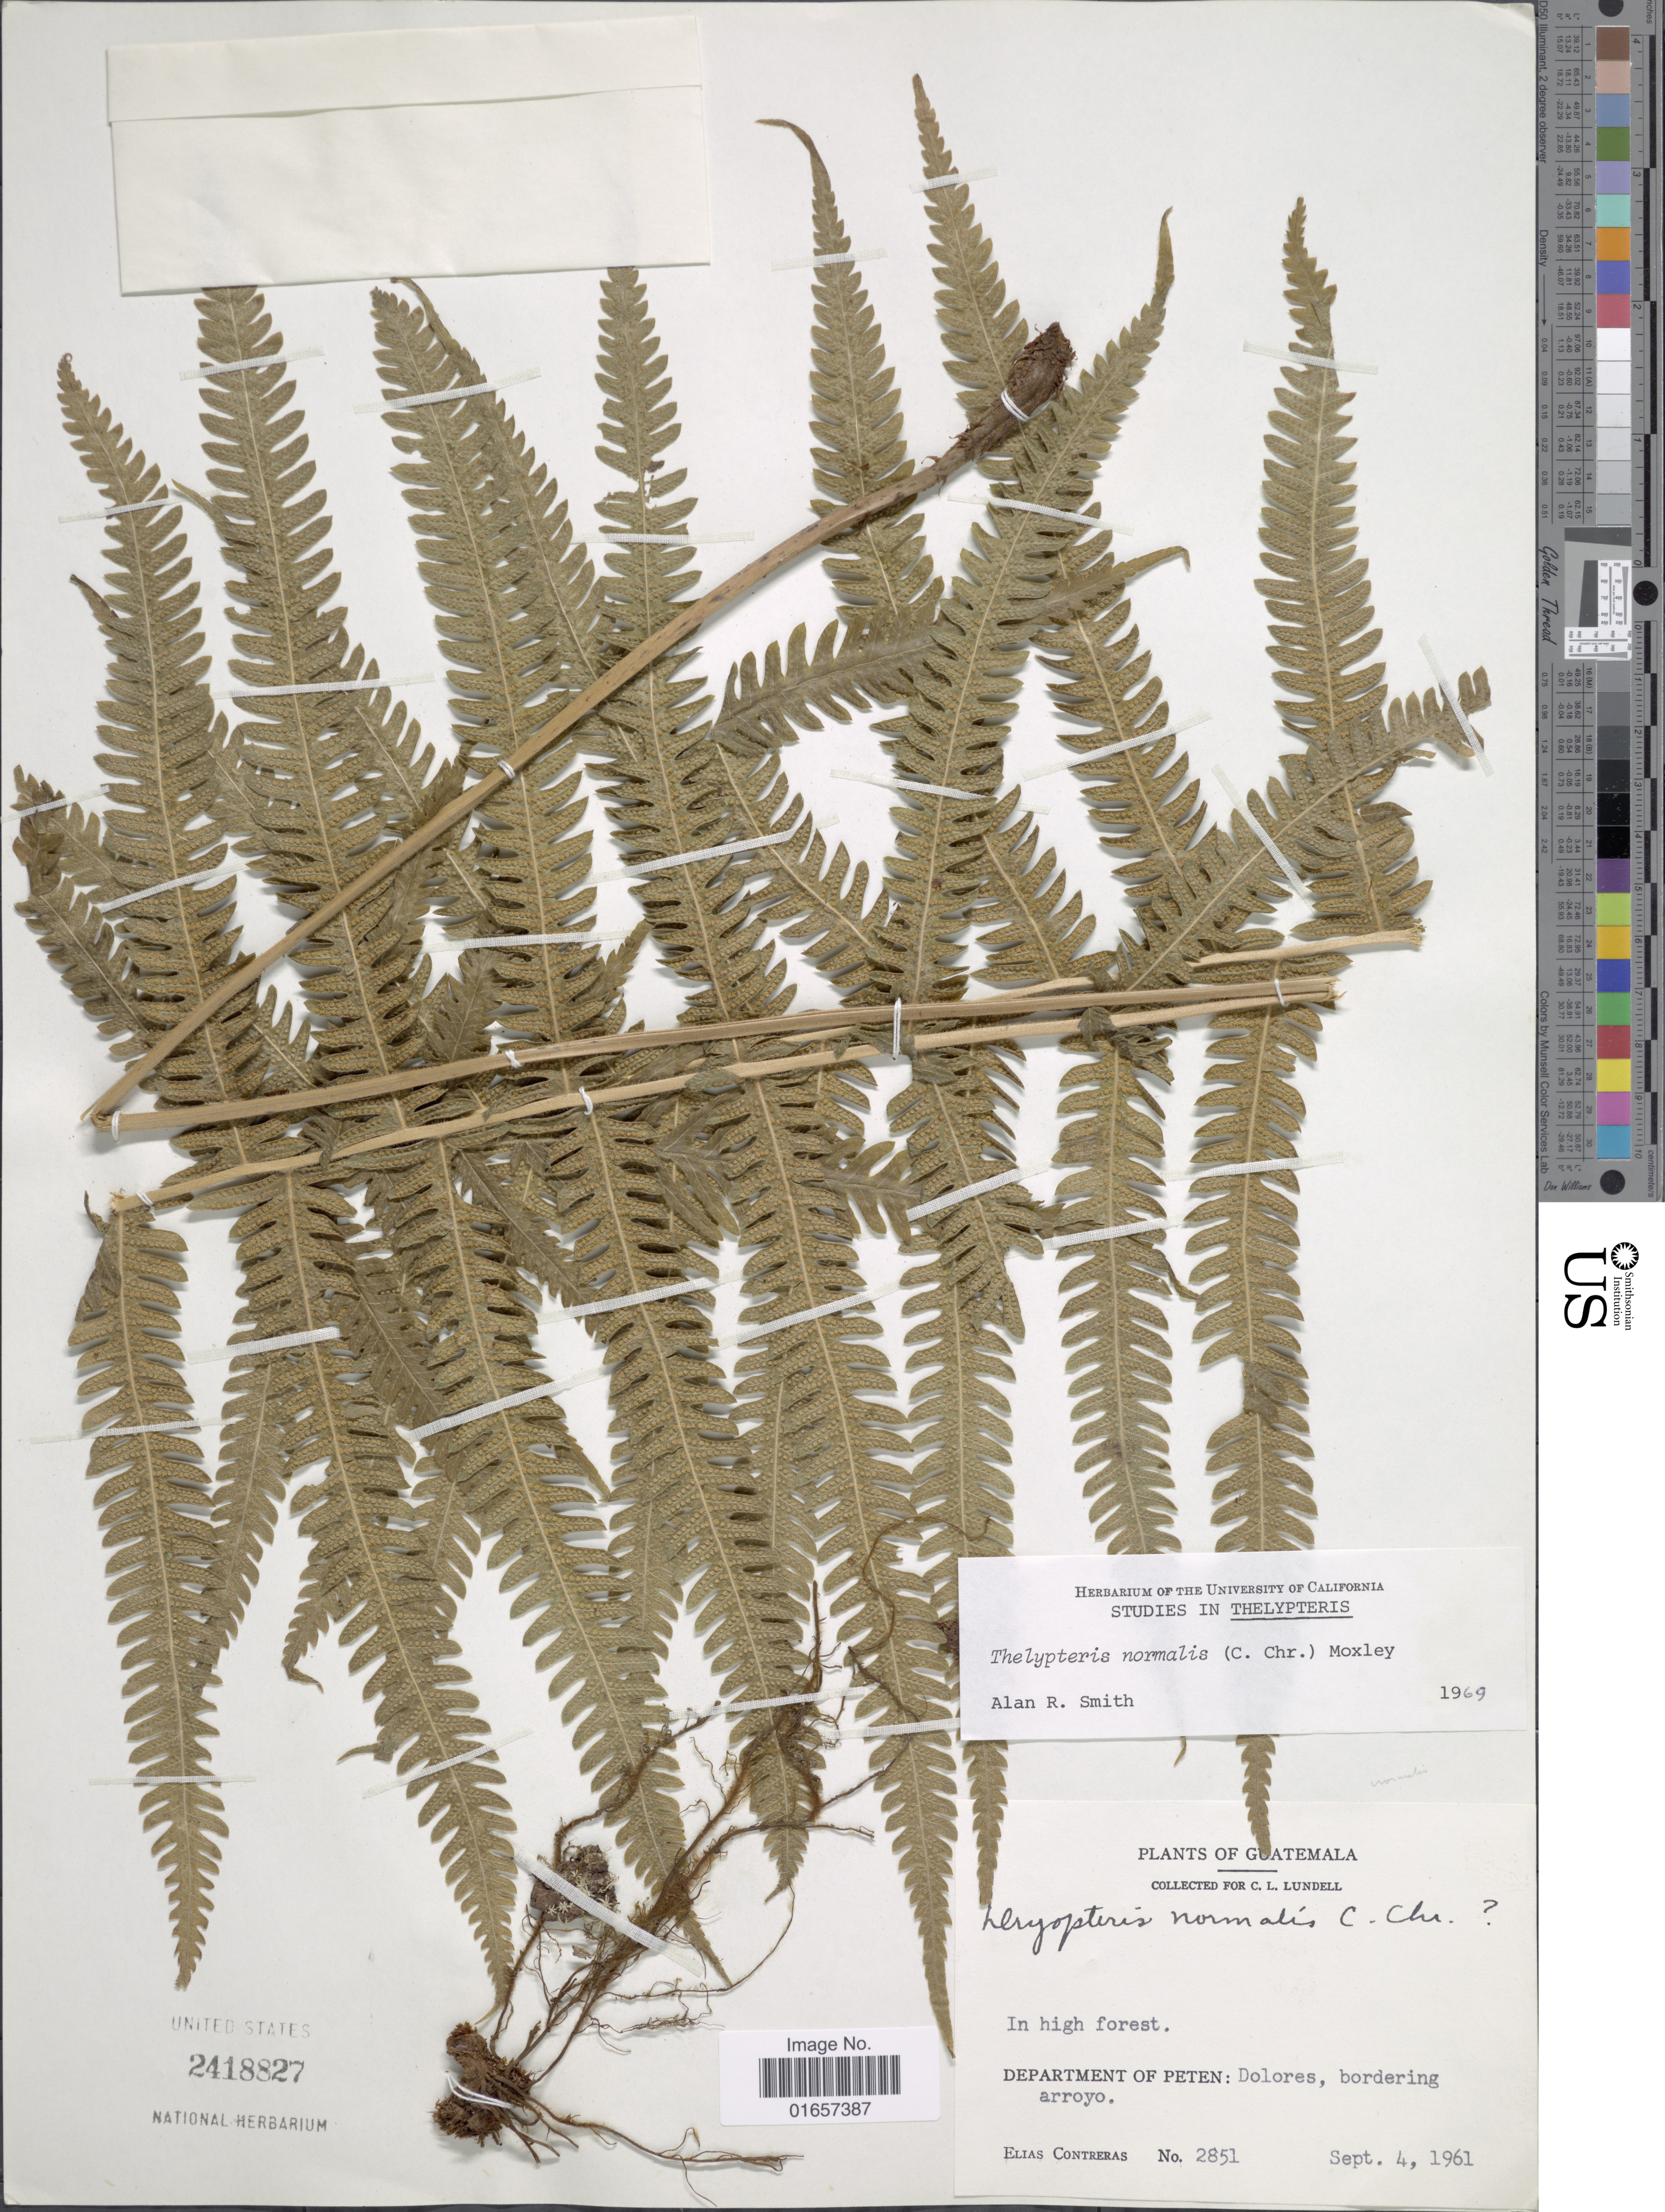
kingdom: Plantae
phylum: Tracheophyta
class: Polypodiopsida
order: Polypodiales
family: Thelypteridaceae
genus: Christella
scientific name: Christella kunthii comb. ined.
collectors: E. Contreras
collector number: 2851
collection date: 1961-09-04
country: Guatemala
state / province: El Petén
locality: Guatemala, Department of Peten: Dolores, bordering arroyo.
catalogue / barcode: US 2418827